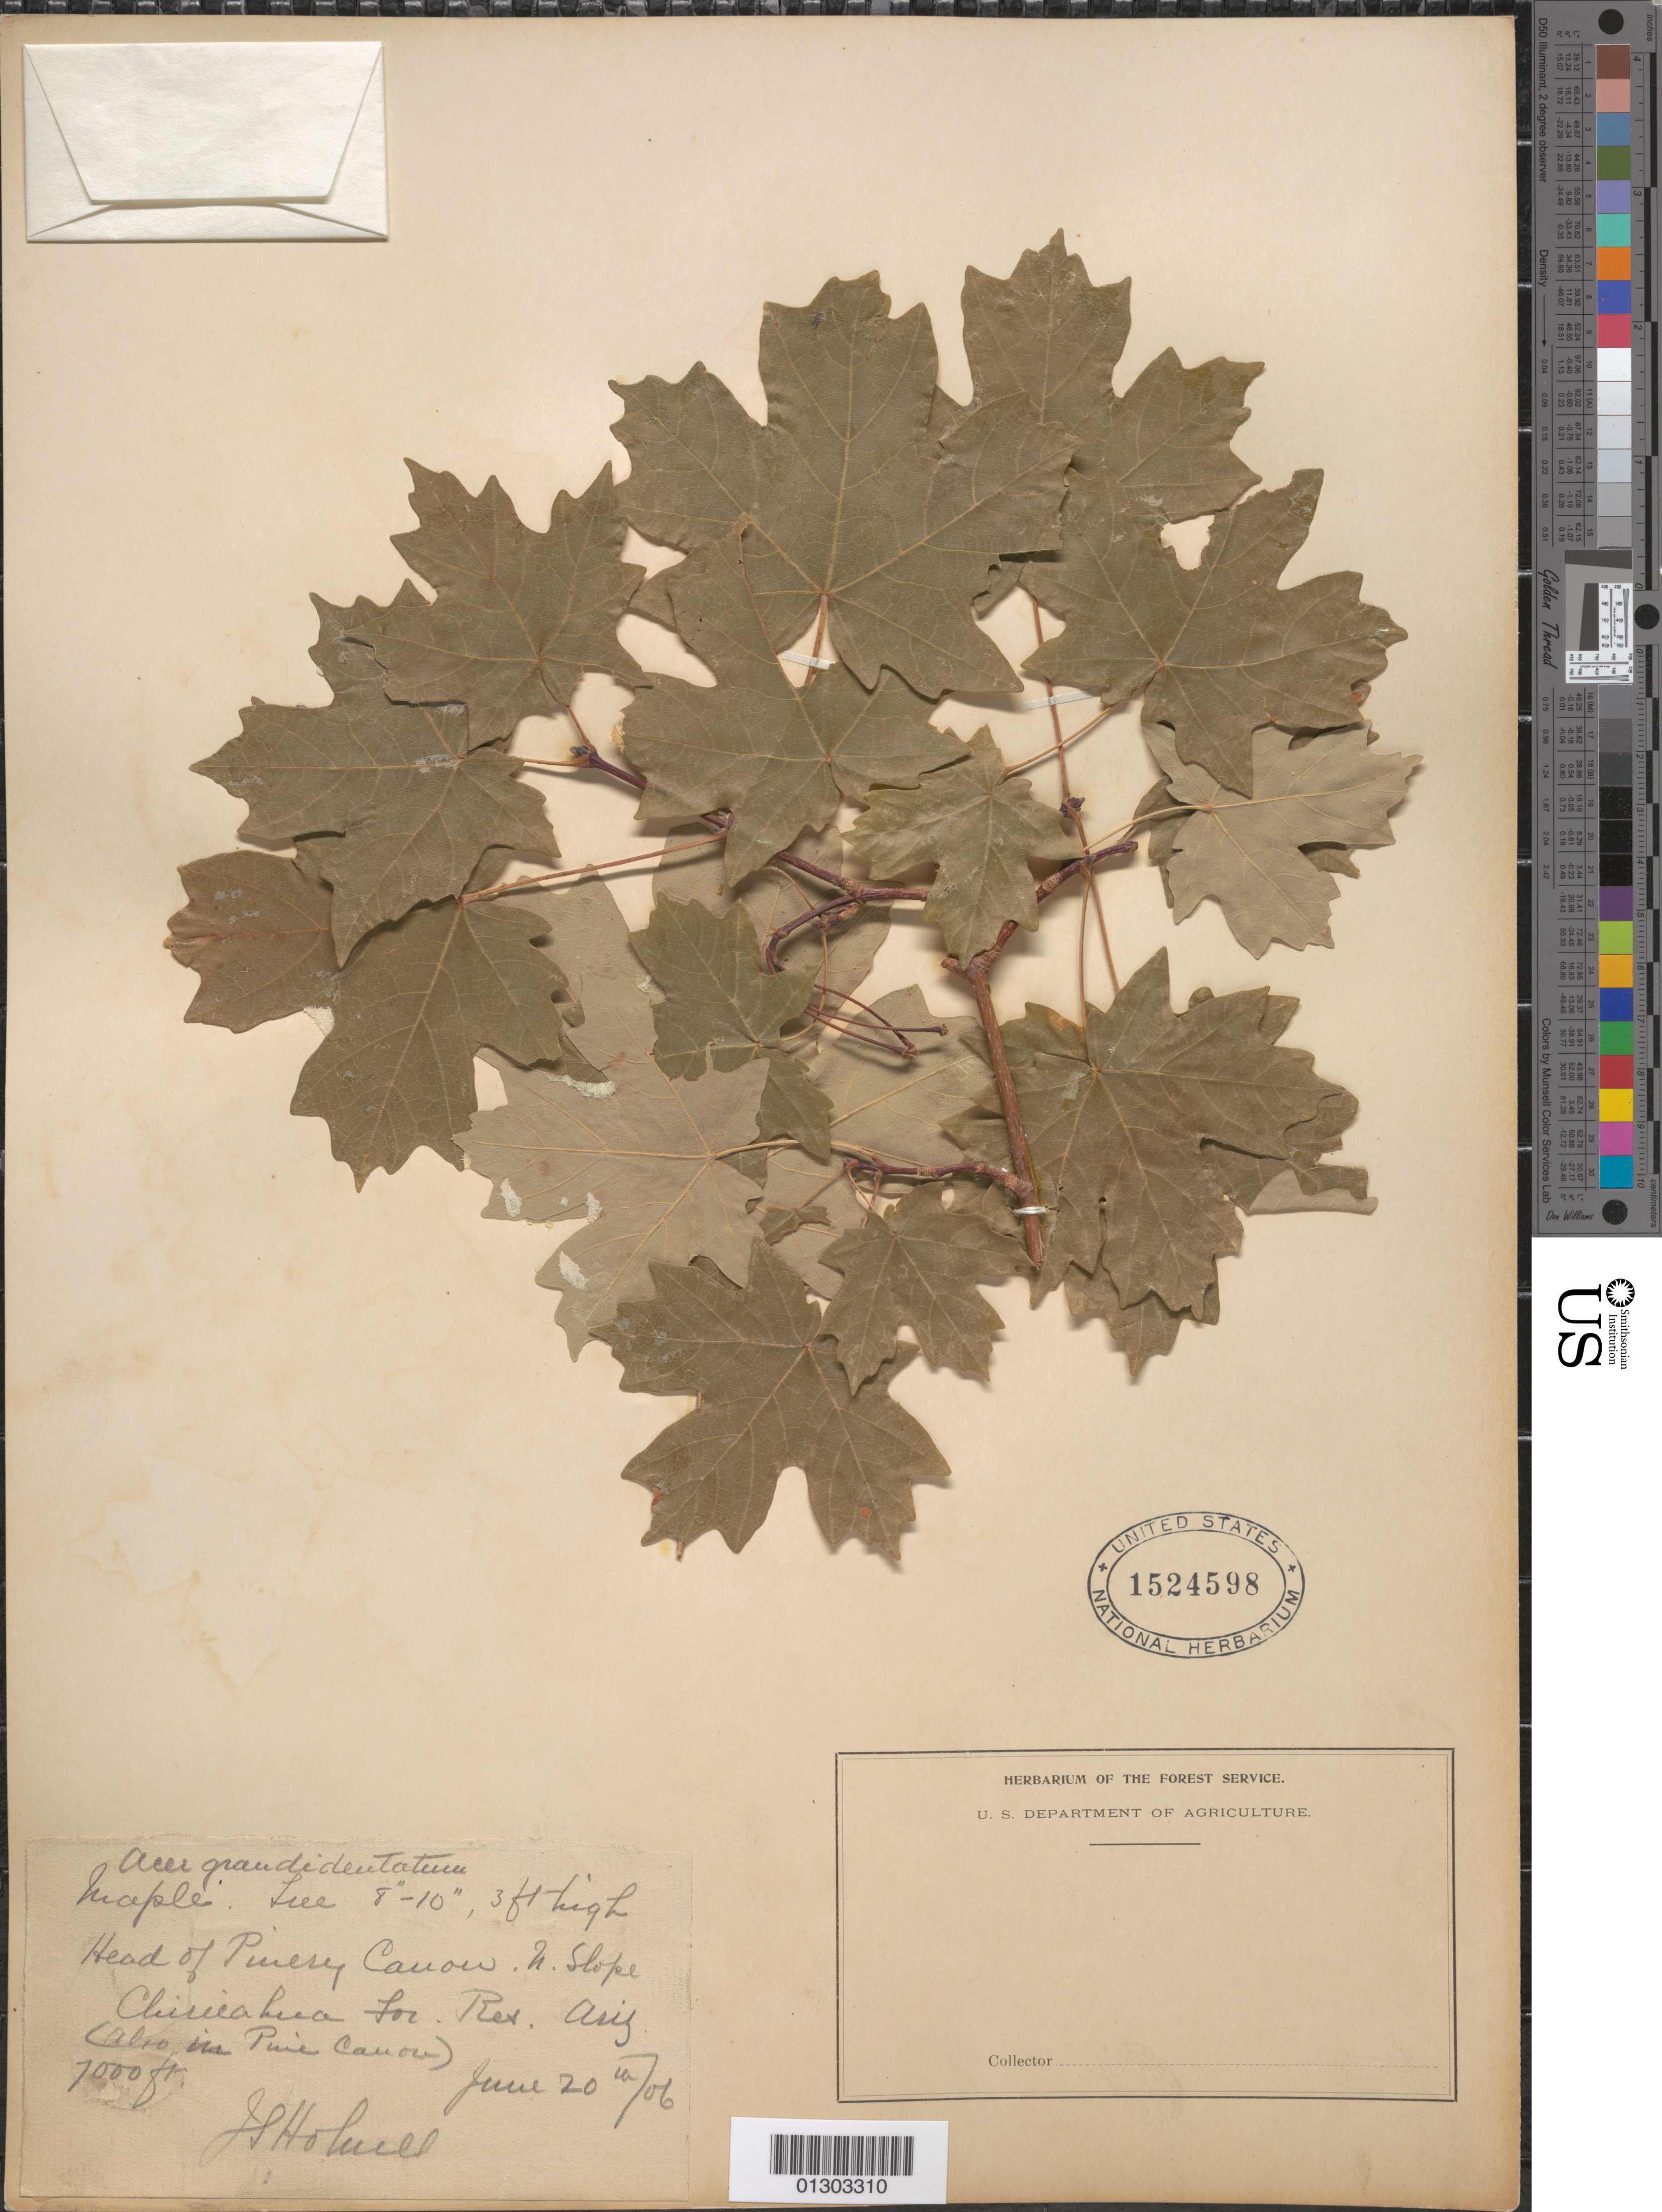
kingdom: Plantae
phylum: Tracheophyta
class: Magnoliopsida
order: Sapindales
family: Sapindaceae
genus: Acer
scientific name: Acer grandidentatum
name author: Nutt.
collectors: J. Holmes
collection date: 1906-06-20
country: United States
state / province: Arizona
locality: Chiricahua Forest Reserve, head of Pinesy Canon, N slope.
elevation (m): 2134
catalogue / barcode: US 1524598